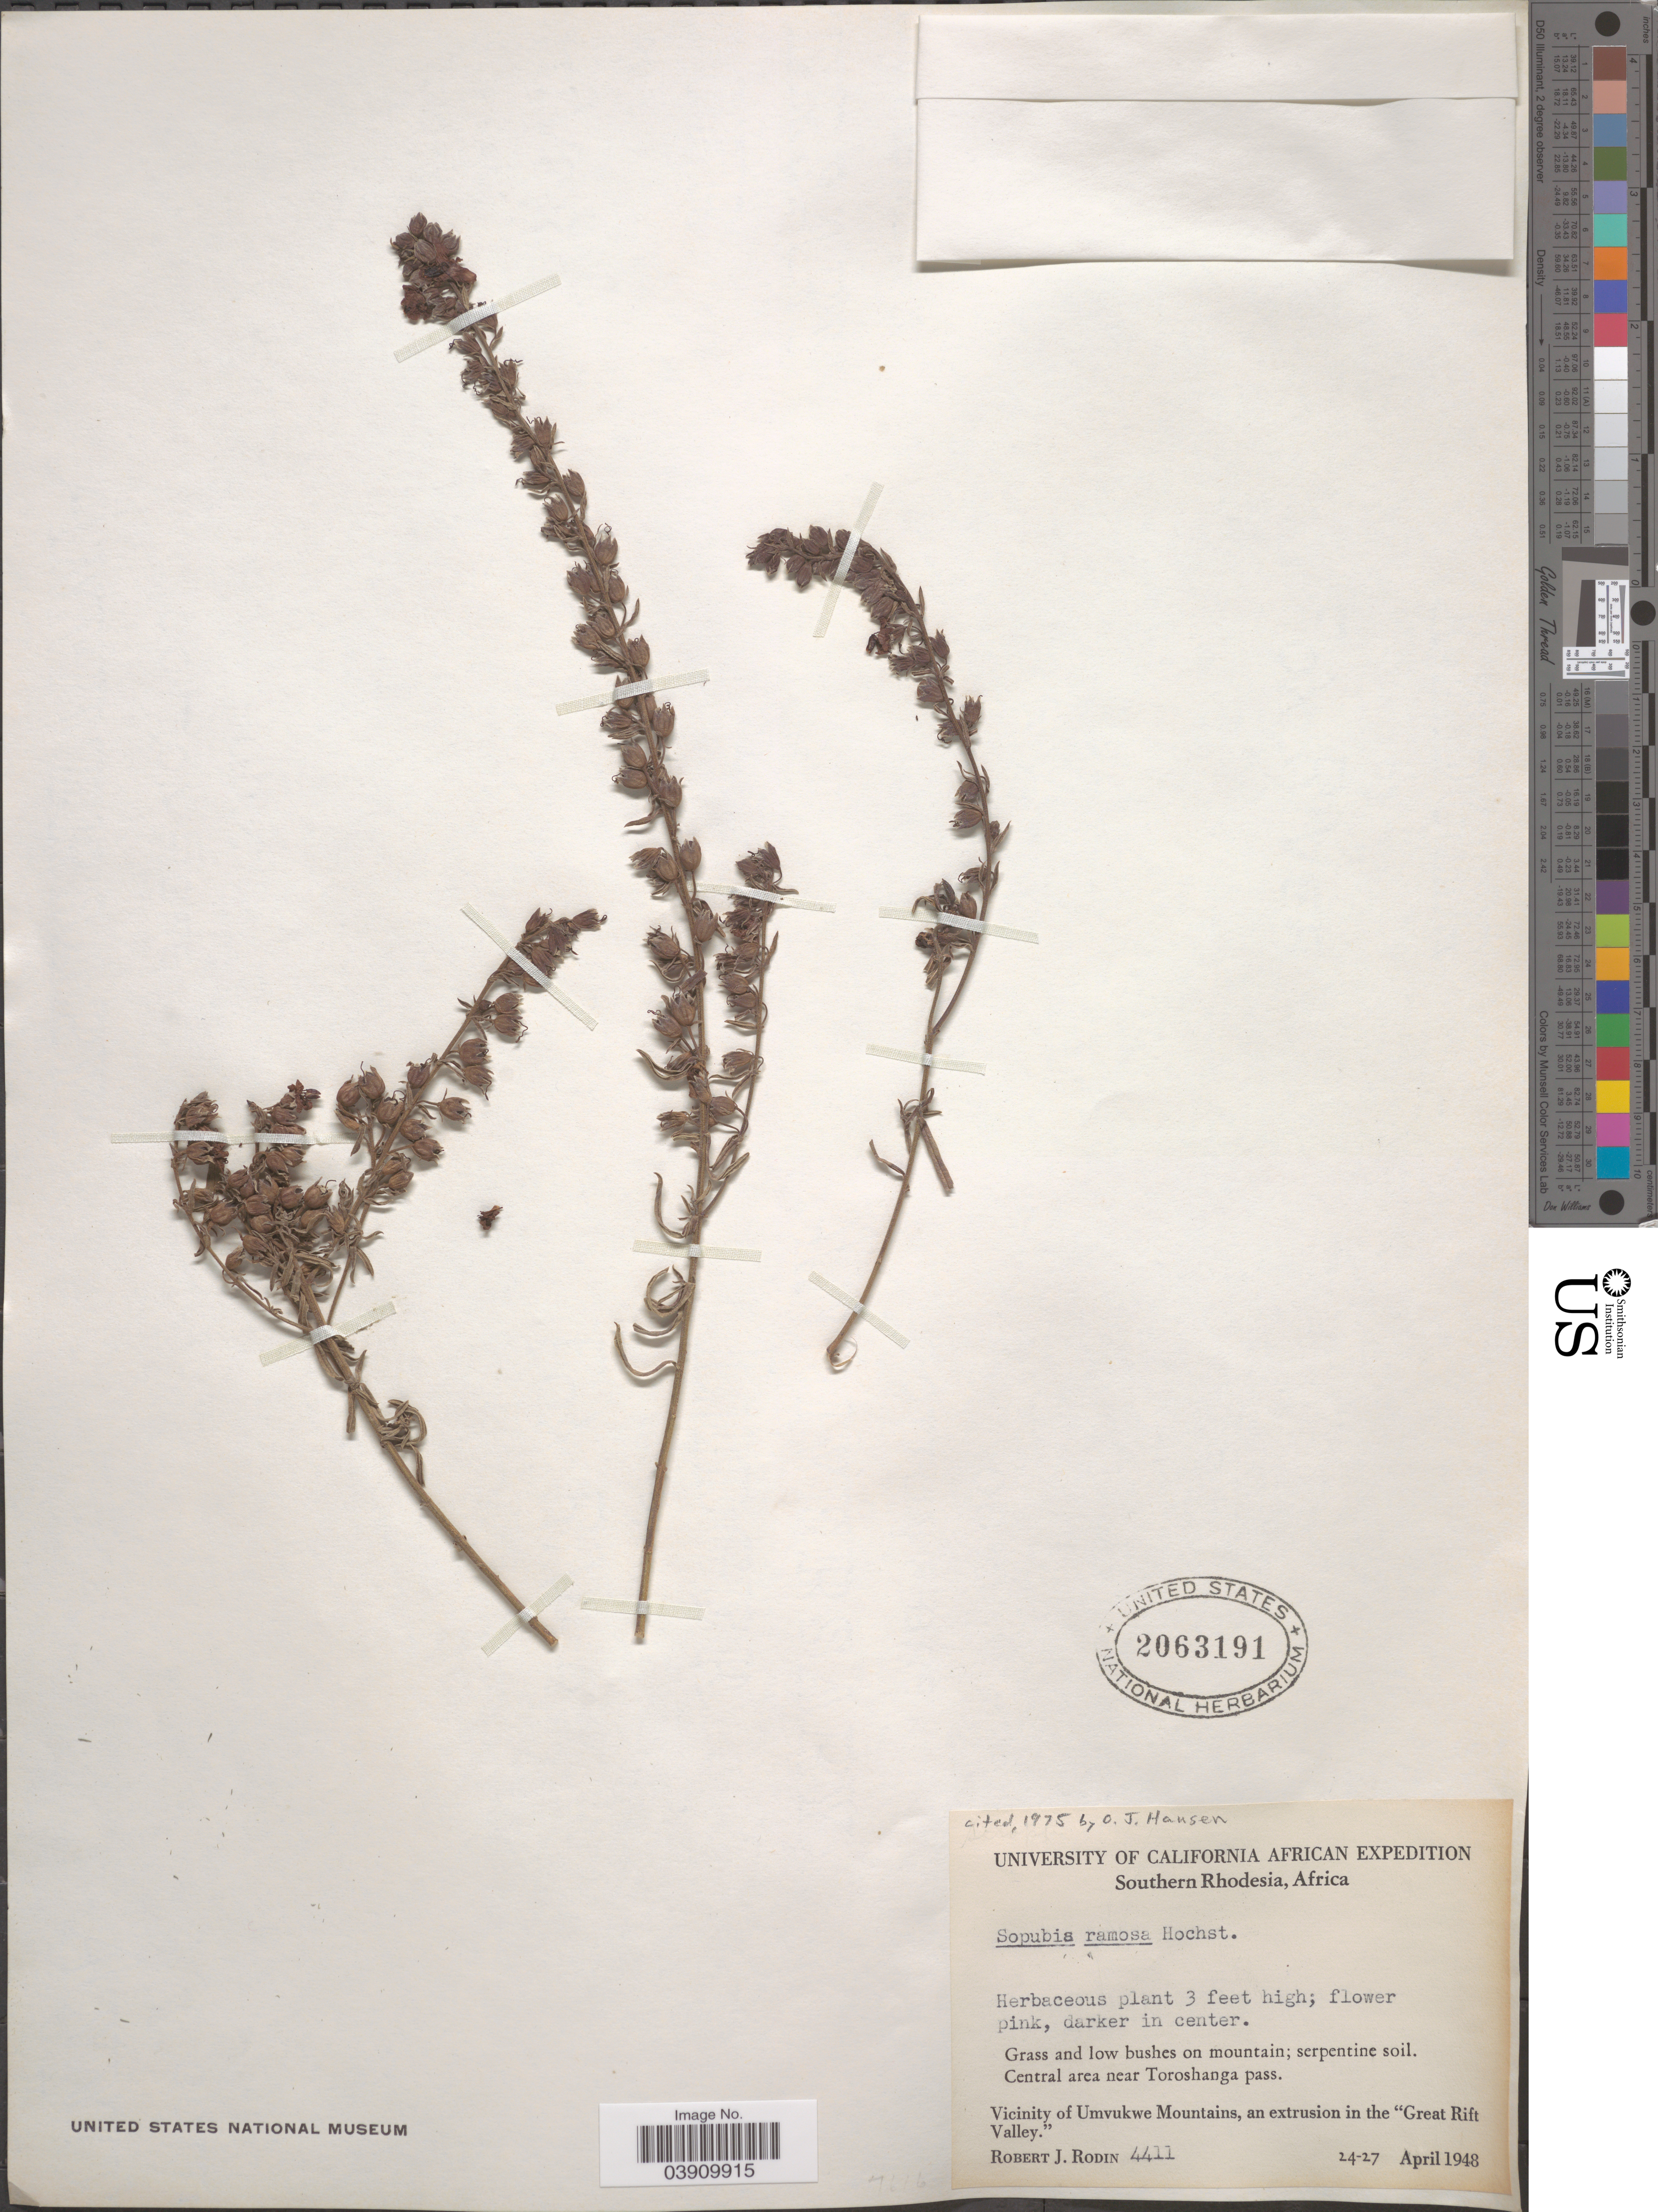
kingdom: Plantae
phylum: Tracheophyta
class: Magnoliopsida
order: Lamiales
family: Orobanchaceae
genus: Sopubia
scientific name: Sopubia ramosa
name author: (Hochst.) Hochst.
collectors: R. J. Rodin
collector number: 4411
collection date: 1948-04-24/1948-04-27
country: Zimbabwe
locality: Southern Rhodesia. Central aea near Toroshanga pass. Vicinity of Umvukwe Mountains, an extrusion in the "Great Rift Valley.".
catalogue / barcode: US 2063191